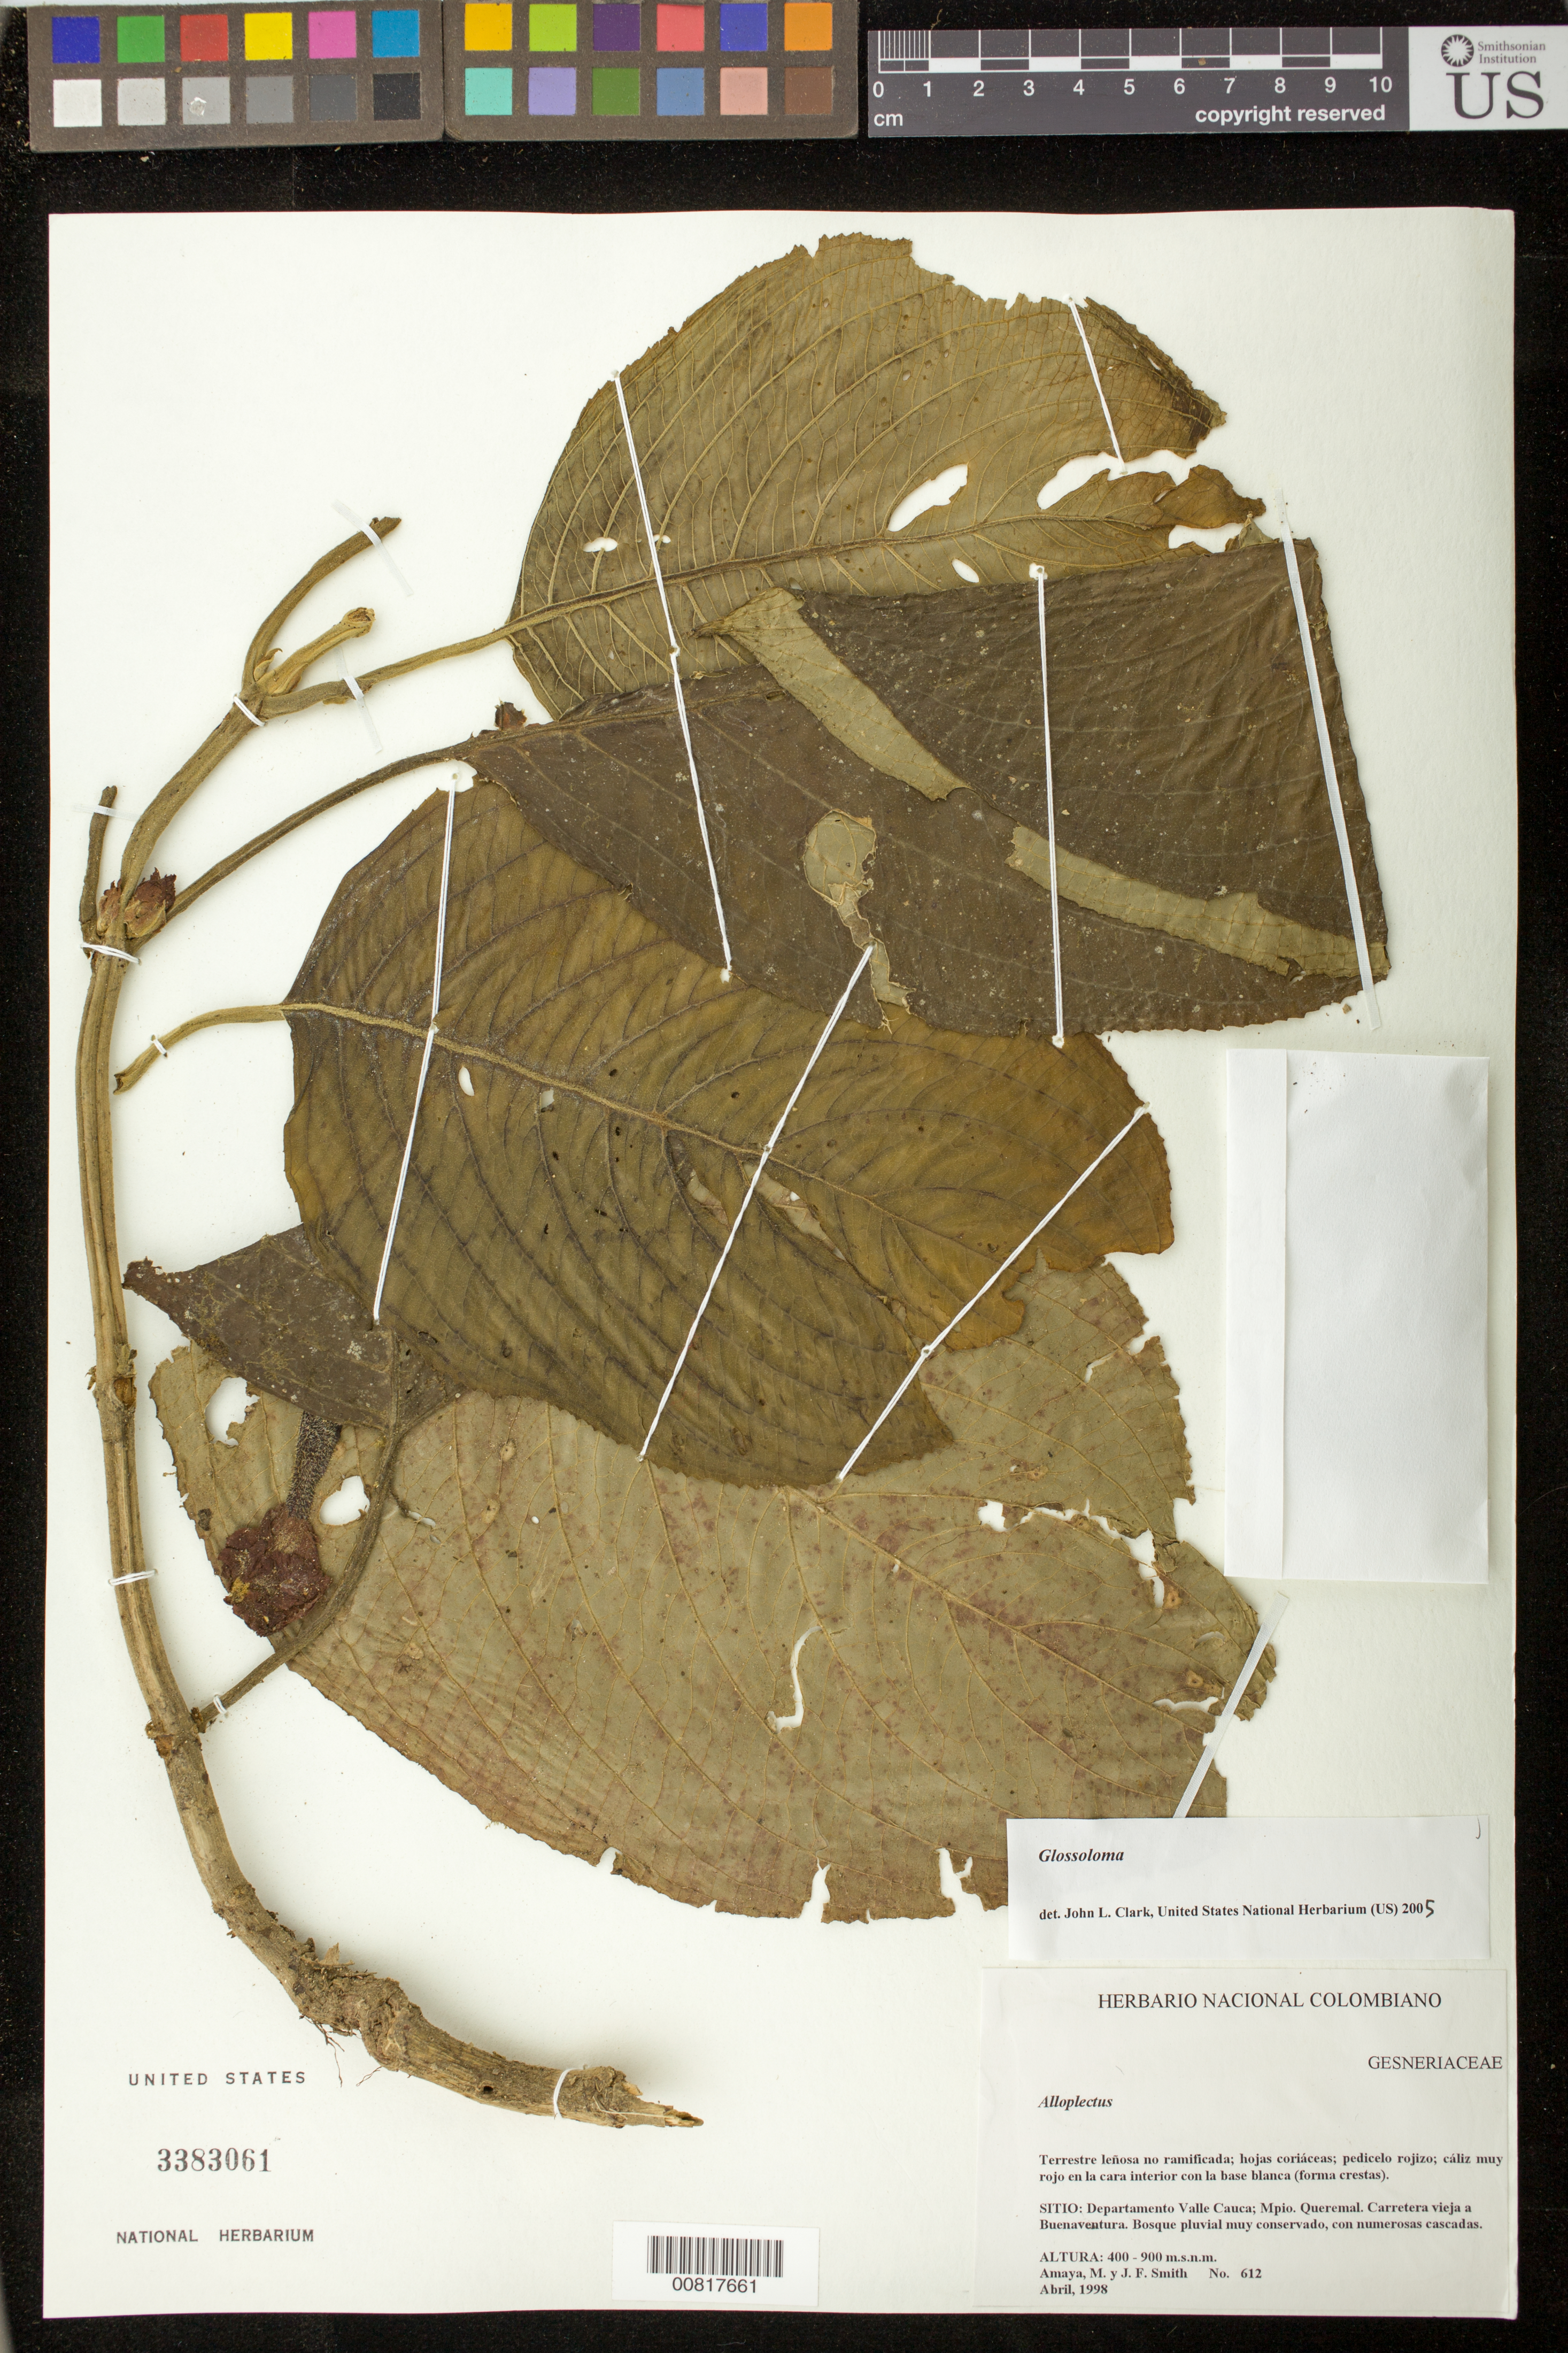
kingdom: Plantae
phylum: Tracheophyta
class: Magnoliopsida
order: Lamiales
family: Gesneriaceae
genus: Glossoloma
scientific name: Glossoloma sp.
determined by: Clark, J. L., (SEL), The Marie Selby Botanical Garden (UNITED STATES)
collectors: M. Amaya & J. F. Smith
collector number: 612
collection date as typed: Apr 1998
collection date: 1998-04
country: Colombia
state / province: Valle del Cauca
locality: Mpio. Queremal. Carretera vieja a Buenaventura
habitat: Bosque pluvial muy conservado, con numerosas cascadas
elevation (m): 400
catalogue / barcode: US 3383061